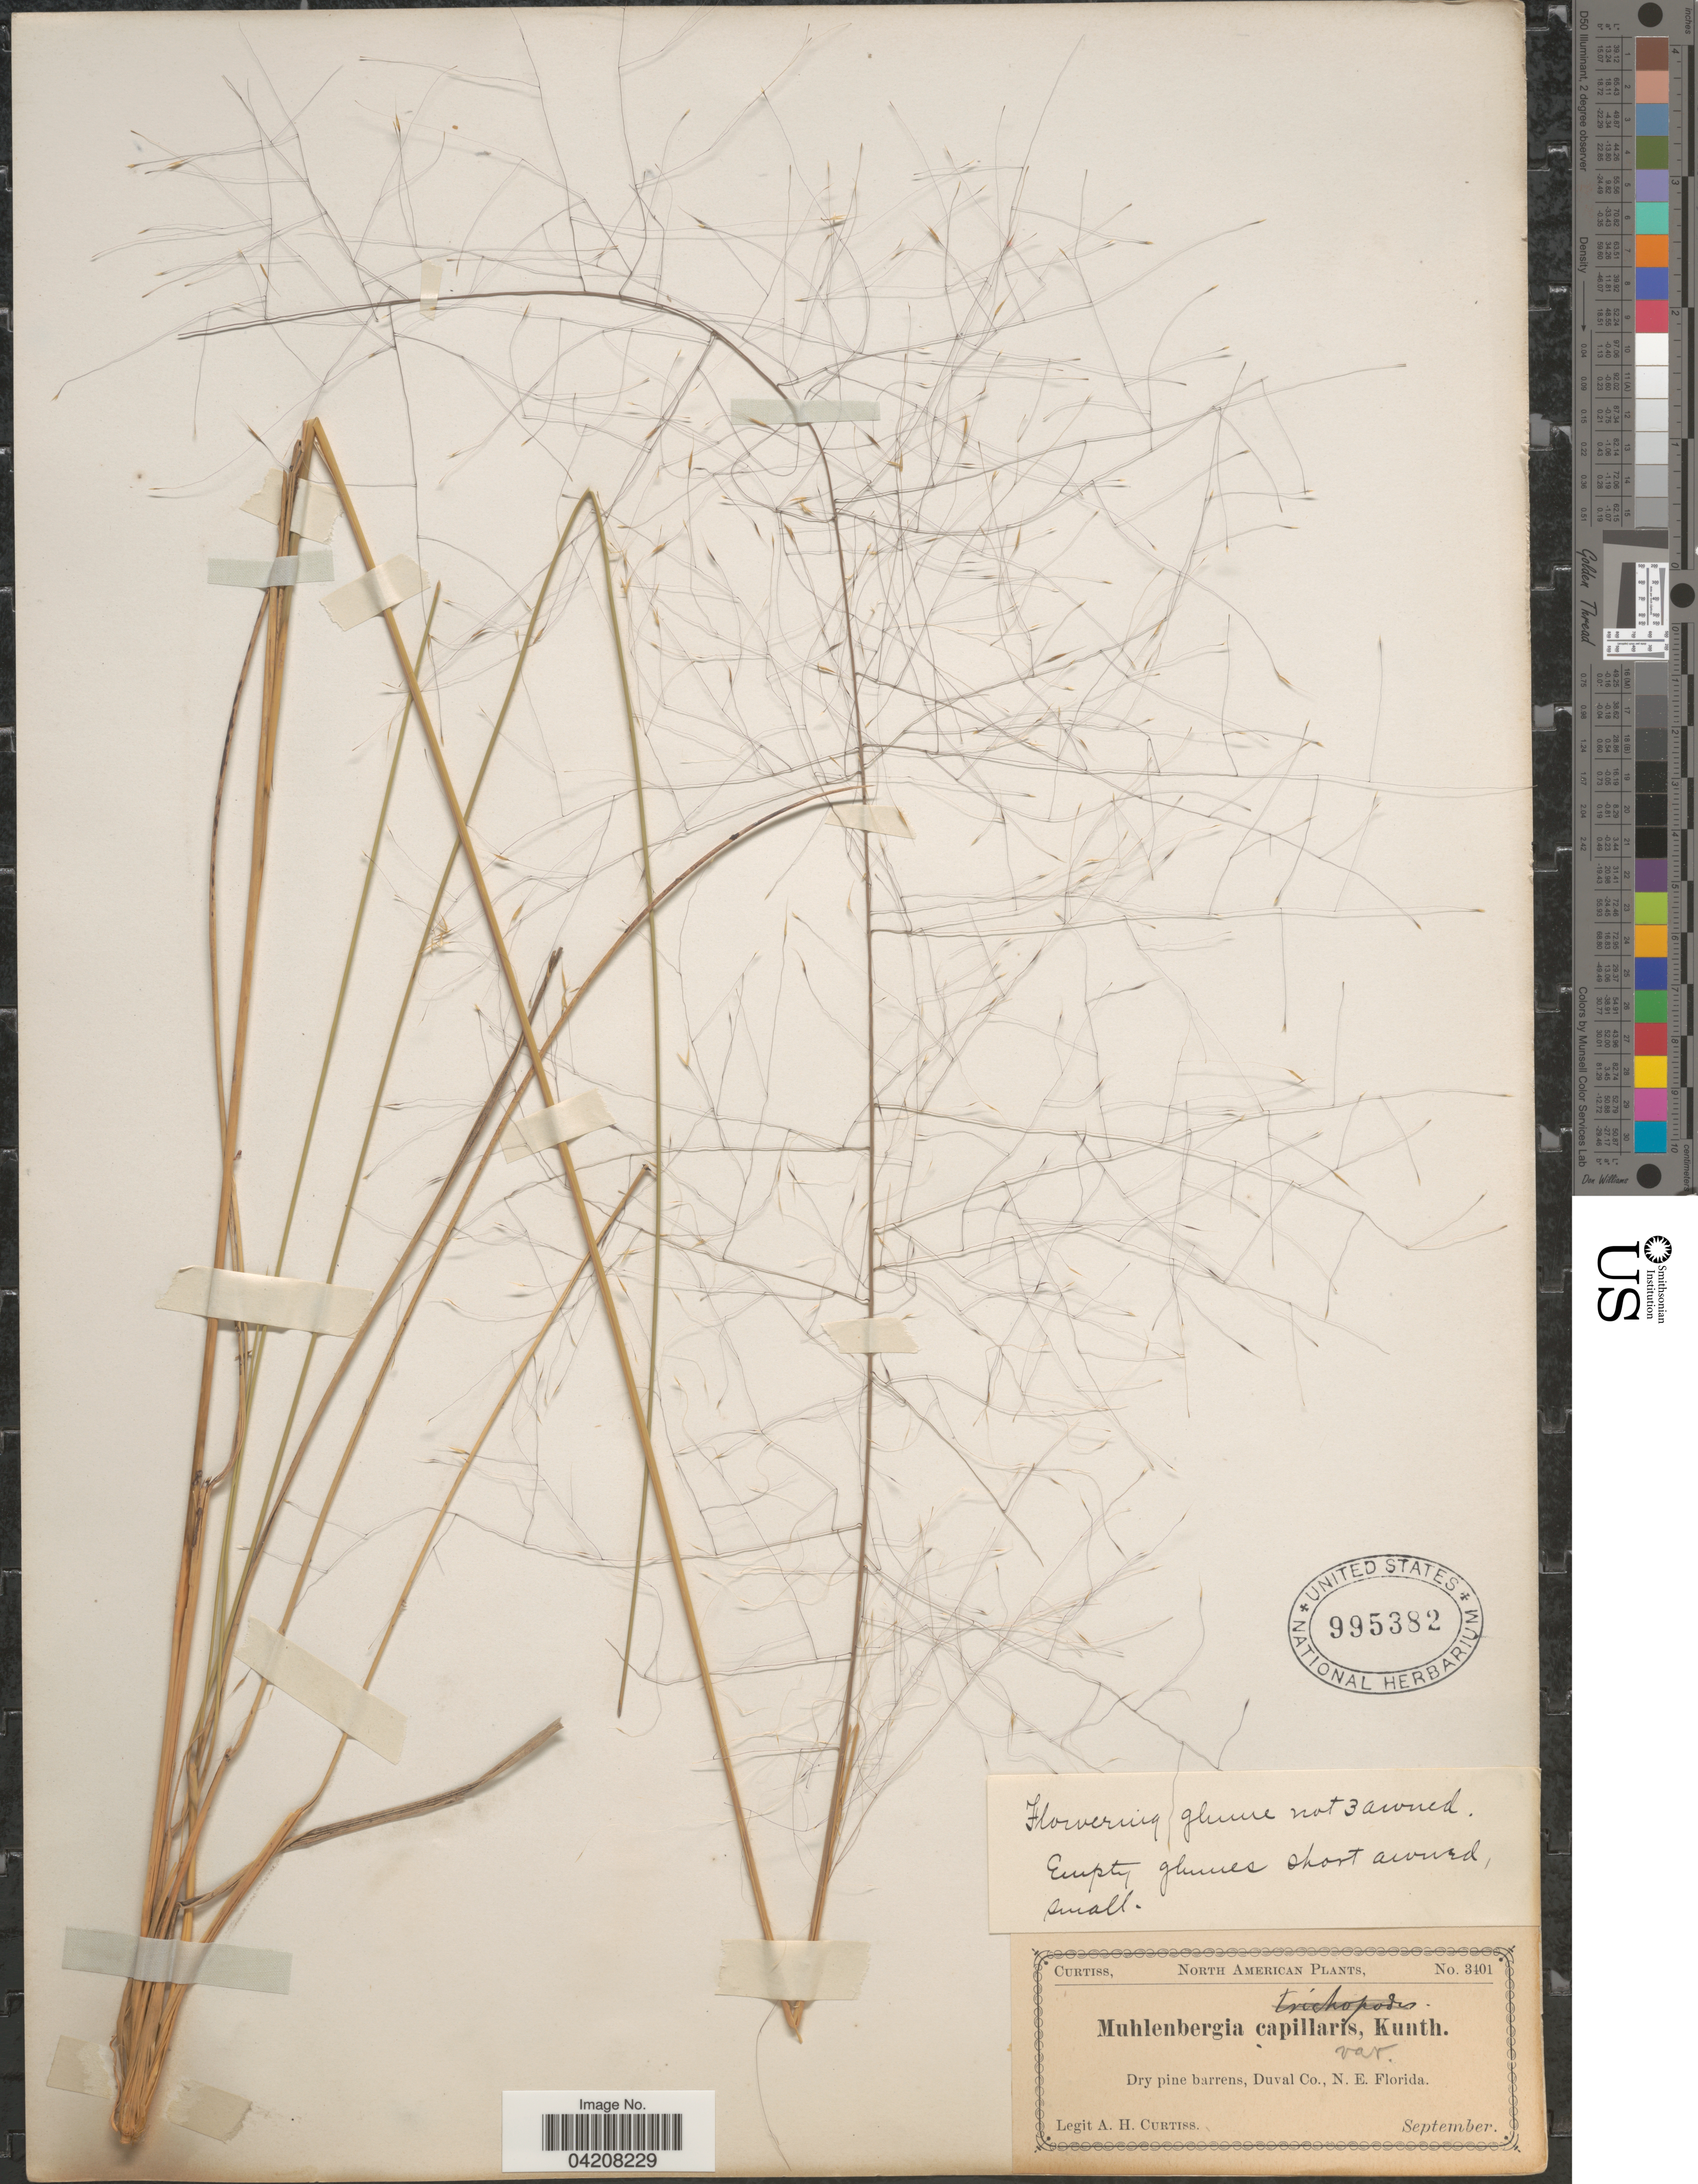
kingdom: Plantae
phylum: Tracheophyta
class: Liliopsida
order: Poales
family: Poaceae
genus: Muhlenbergia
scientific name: Muhlenbergia capillaris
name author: (Lam.) Trin.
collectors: A. H. Curtiss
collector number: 3401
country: United States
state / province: Florida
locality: Dry pine barren, Duval Co., N. E. Florida.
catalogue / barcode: US 995382